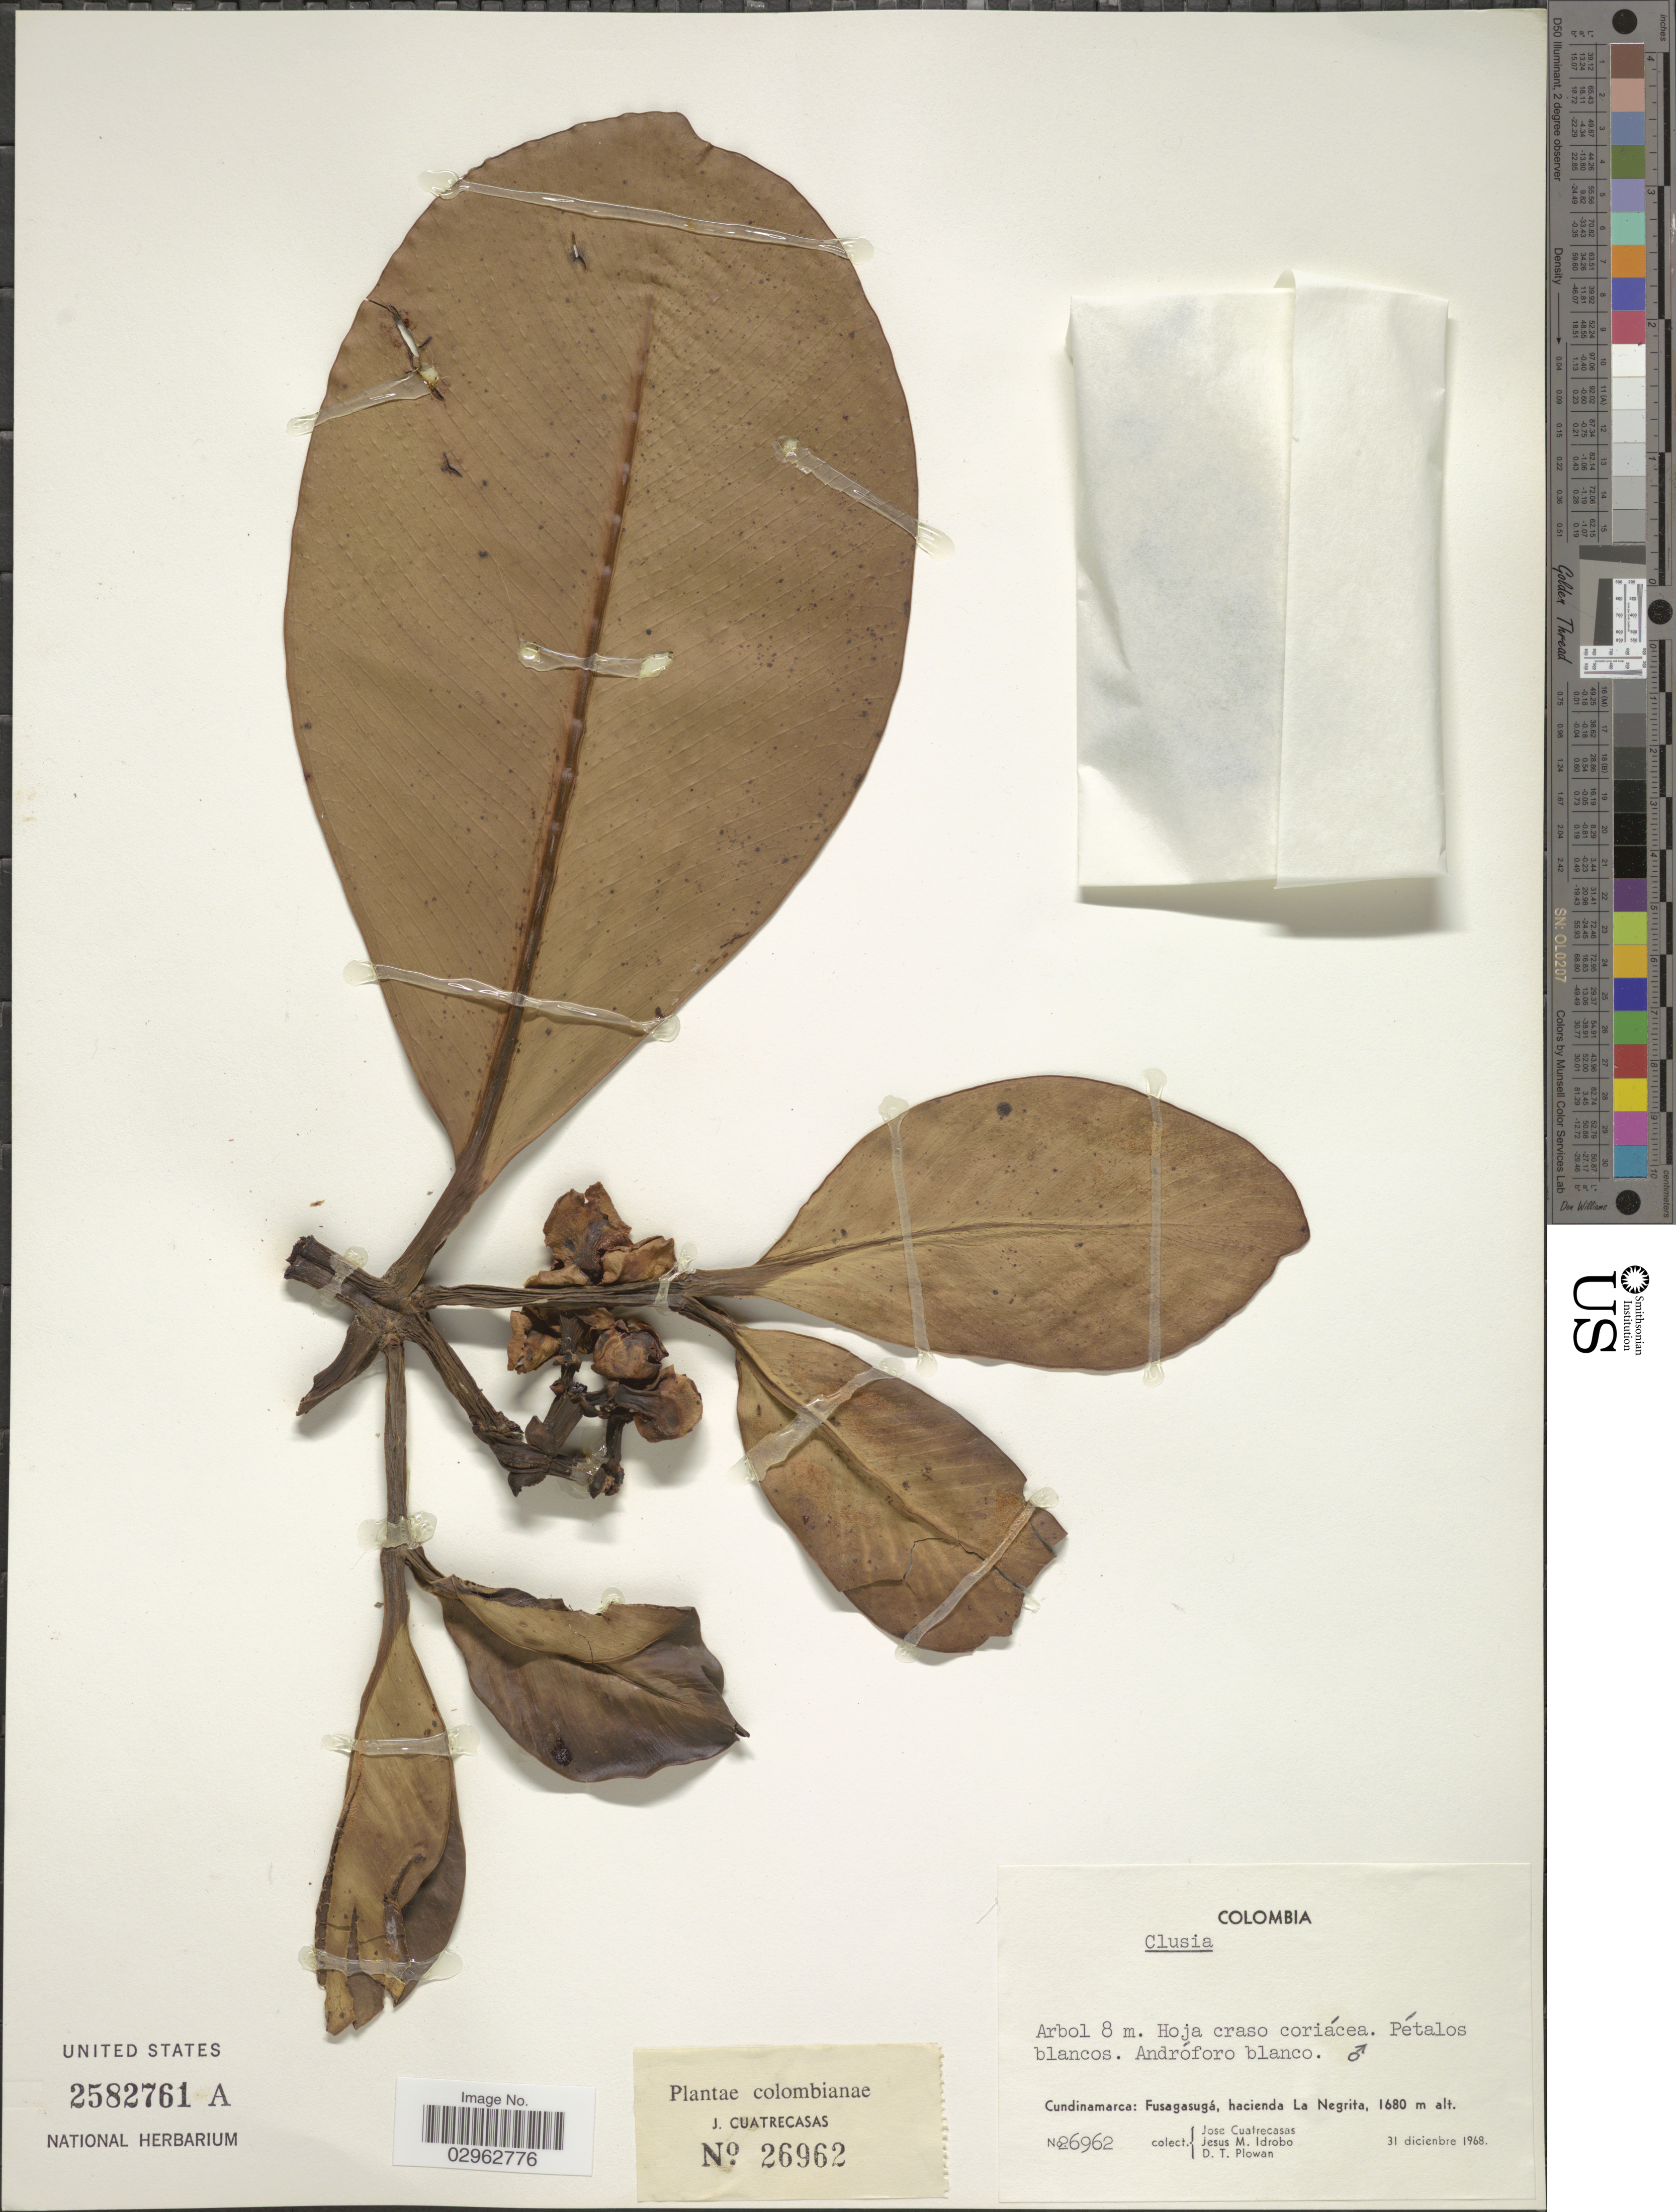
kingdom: Plantae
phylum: Tracheophyta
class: Magnoliopsida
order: Malpighiales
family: Clusiaceae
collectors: J. Cuatrecasas, J. M. Idrobo & D. Plowan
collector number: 26962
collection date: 1968-12-31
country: Colombia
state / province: Cundinamarca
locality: Fusagaugá, hacienda La Negrita.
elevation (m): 1680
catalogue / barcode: US 2582761A